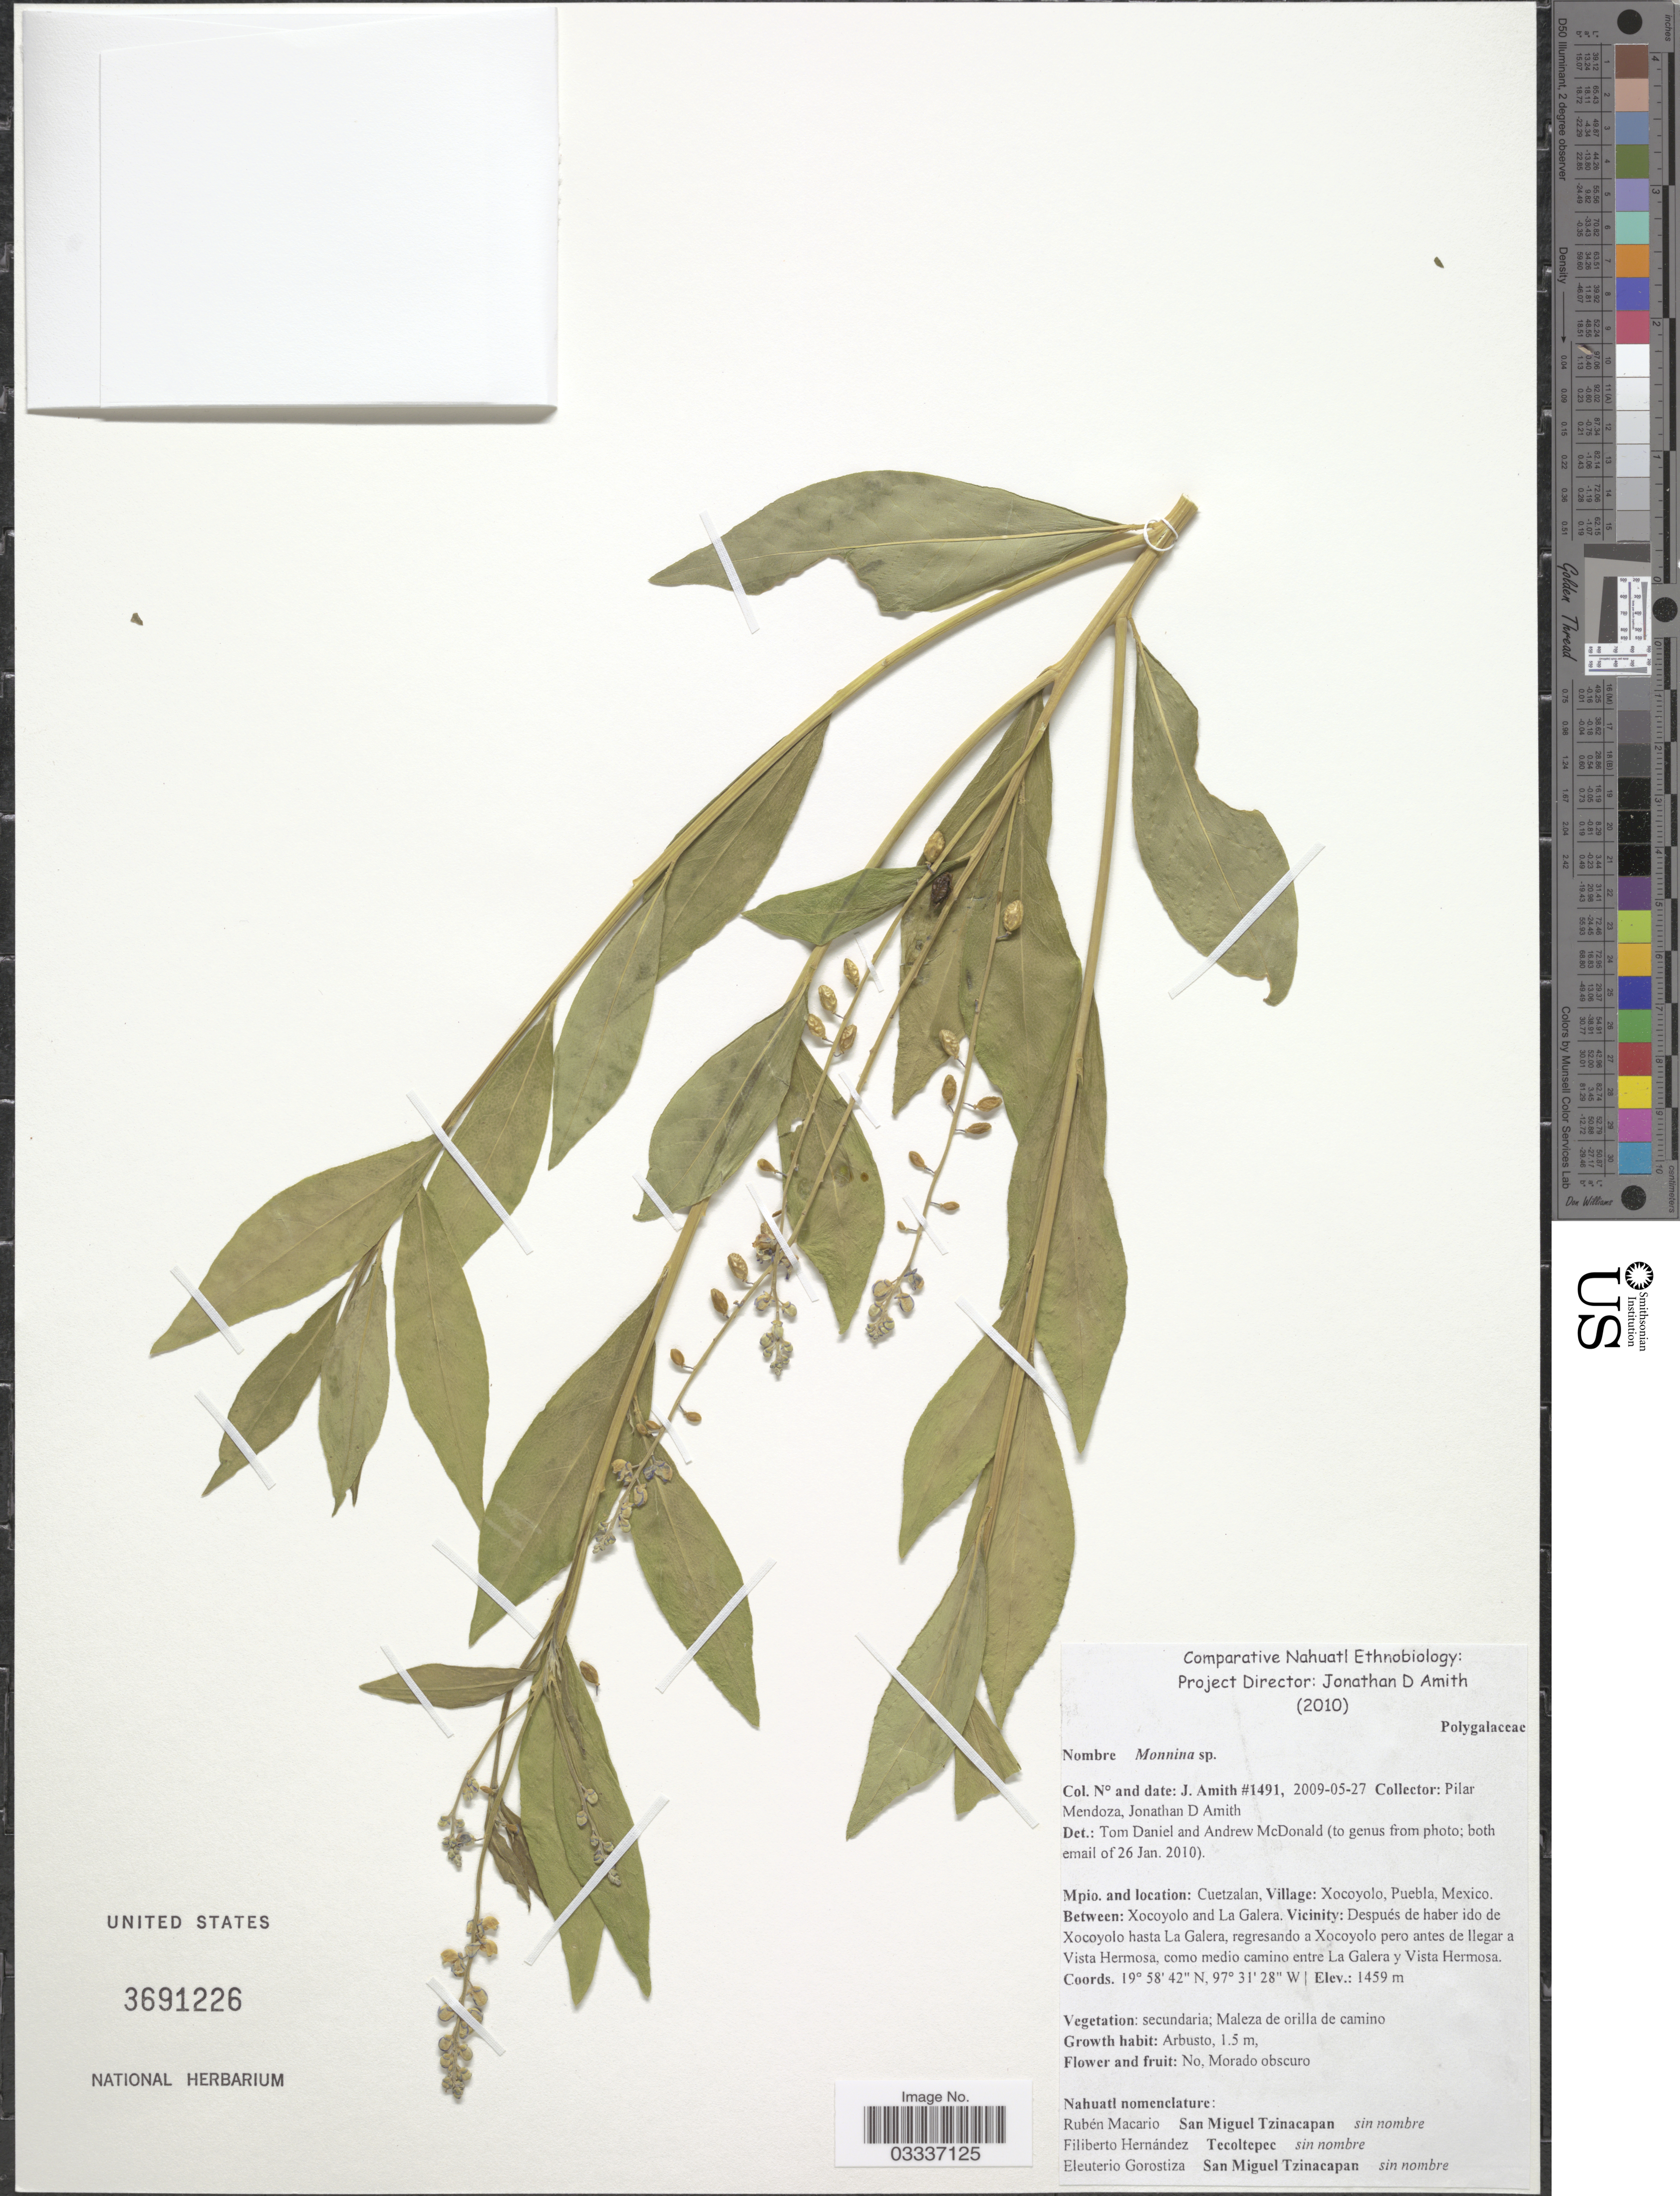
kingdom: Plantae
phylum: Tracheophyta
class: Magnoliopsida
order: Fabales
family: Polygalaceae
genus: Monnina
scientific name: Monnina sp.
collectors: J. D. Amith & P. Mendoza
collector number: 1491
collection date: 2009-05-27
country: Mexico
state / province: Puebla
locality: Mpio. and location: Cuetzalan, Village: Xocoyolo. Between: Xocoyolo and La Galera. Vicinity: Después de haber ido de Xocoyolo hasta la Galera, regresando a Xocoyolo pero antes de llegar a Vista Hermosa, como medio camino entre La Galera y Vista Hermosa.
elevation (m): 1459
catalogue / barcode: US 3691226